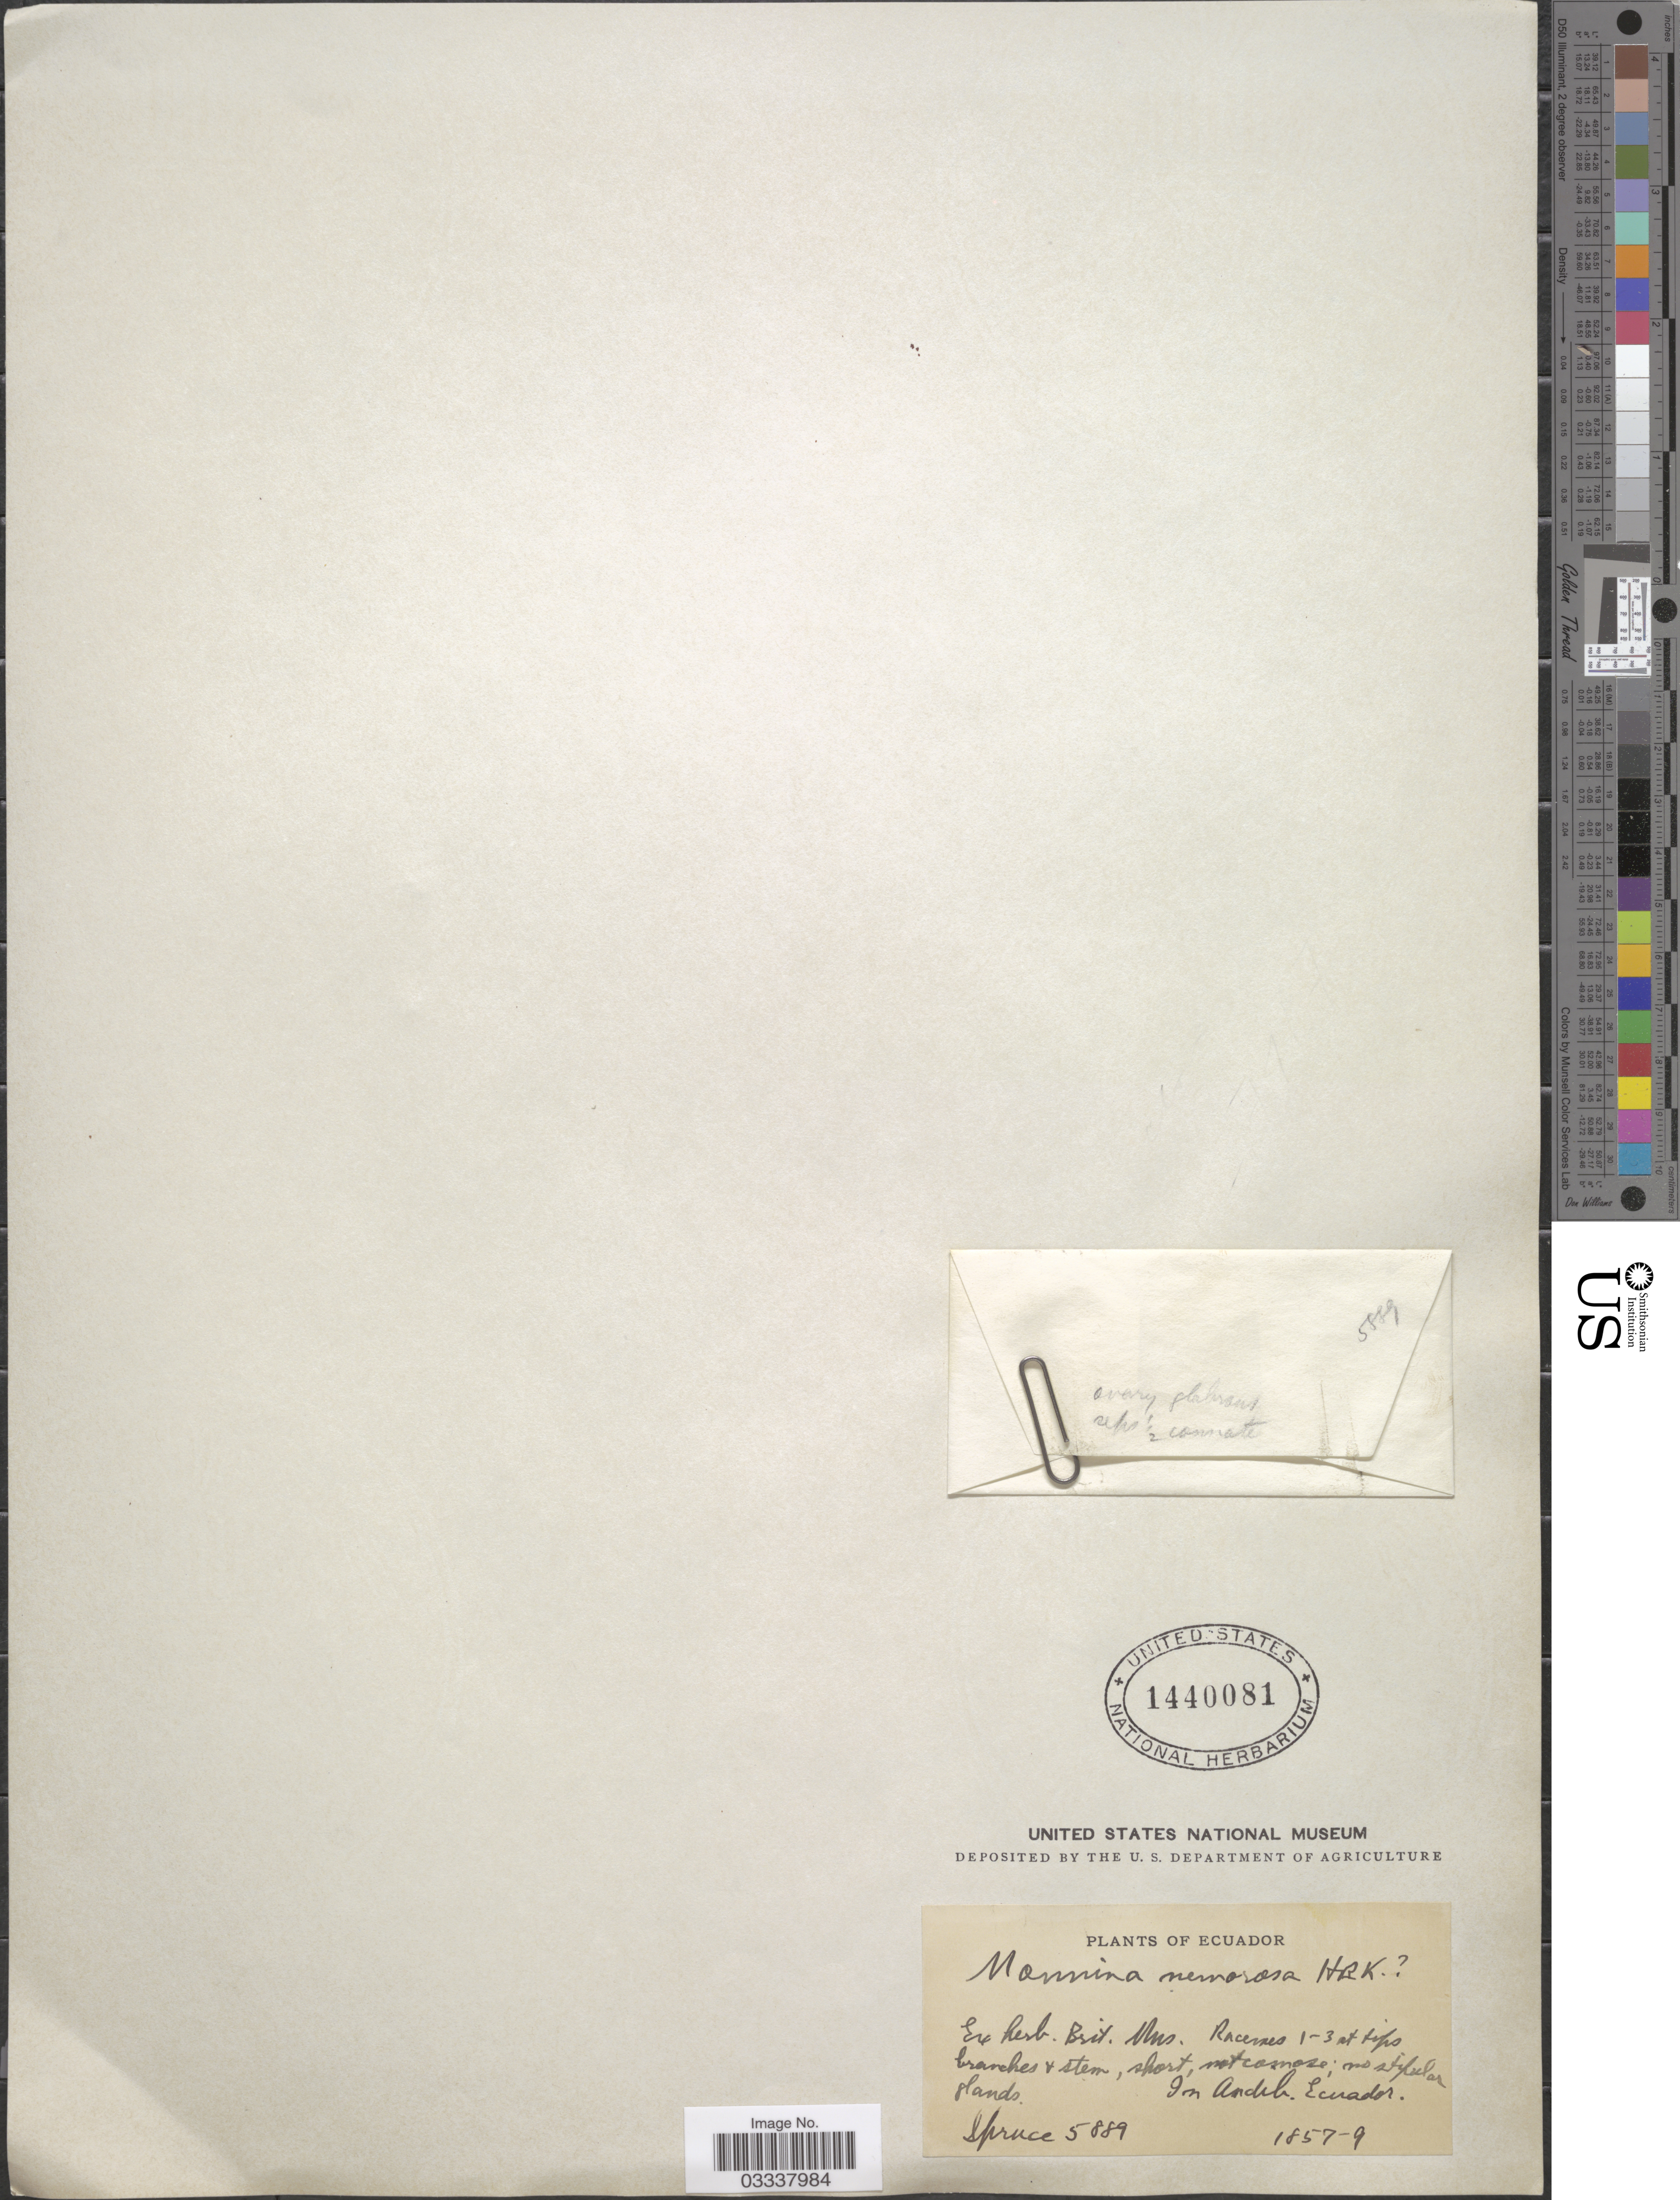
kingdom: Plantae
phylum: Tracheophyta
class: Magnoliopsida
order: Fabales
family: Polygalaceae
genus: Monnina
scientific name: Monnina salicifolia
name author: Ruiz & Pav.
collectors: -. Spruce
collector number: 5889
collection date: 1857/1859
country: Ecuador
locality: In Andib.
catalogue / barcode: US 1440081